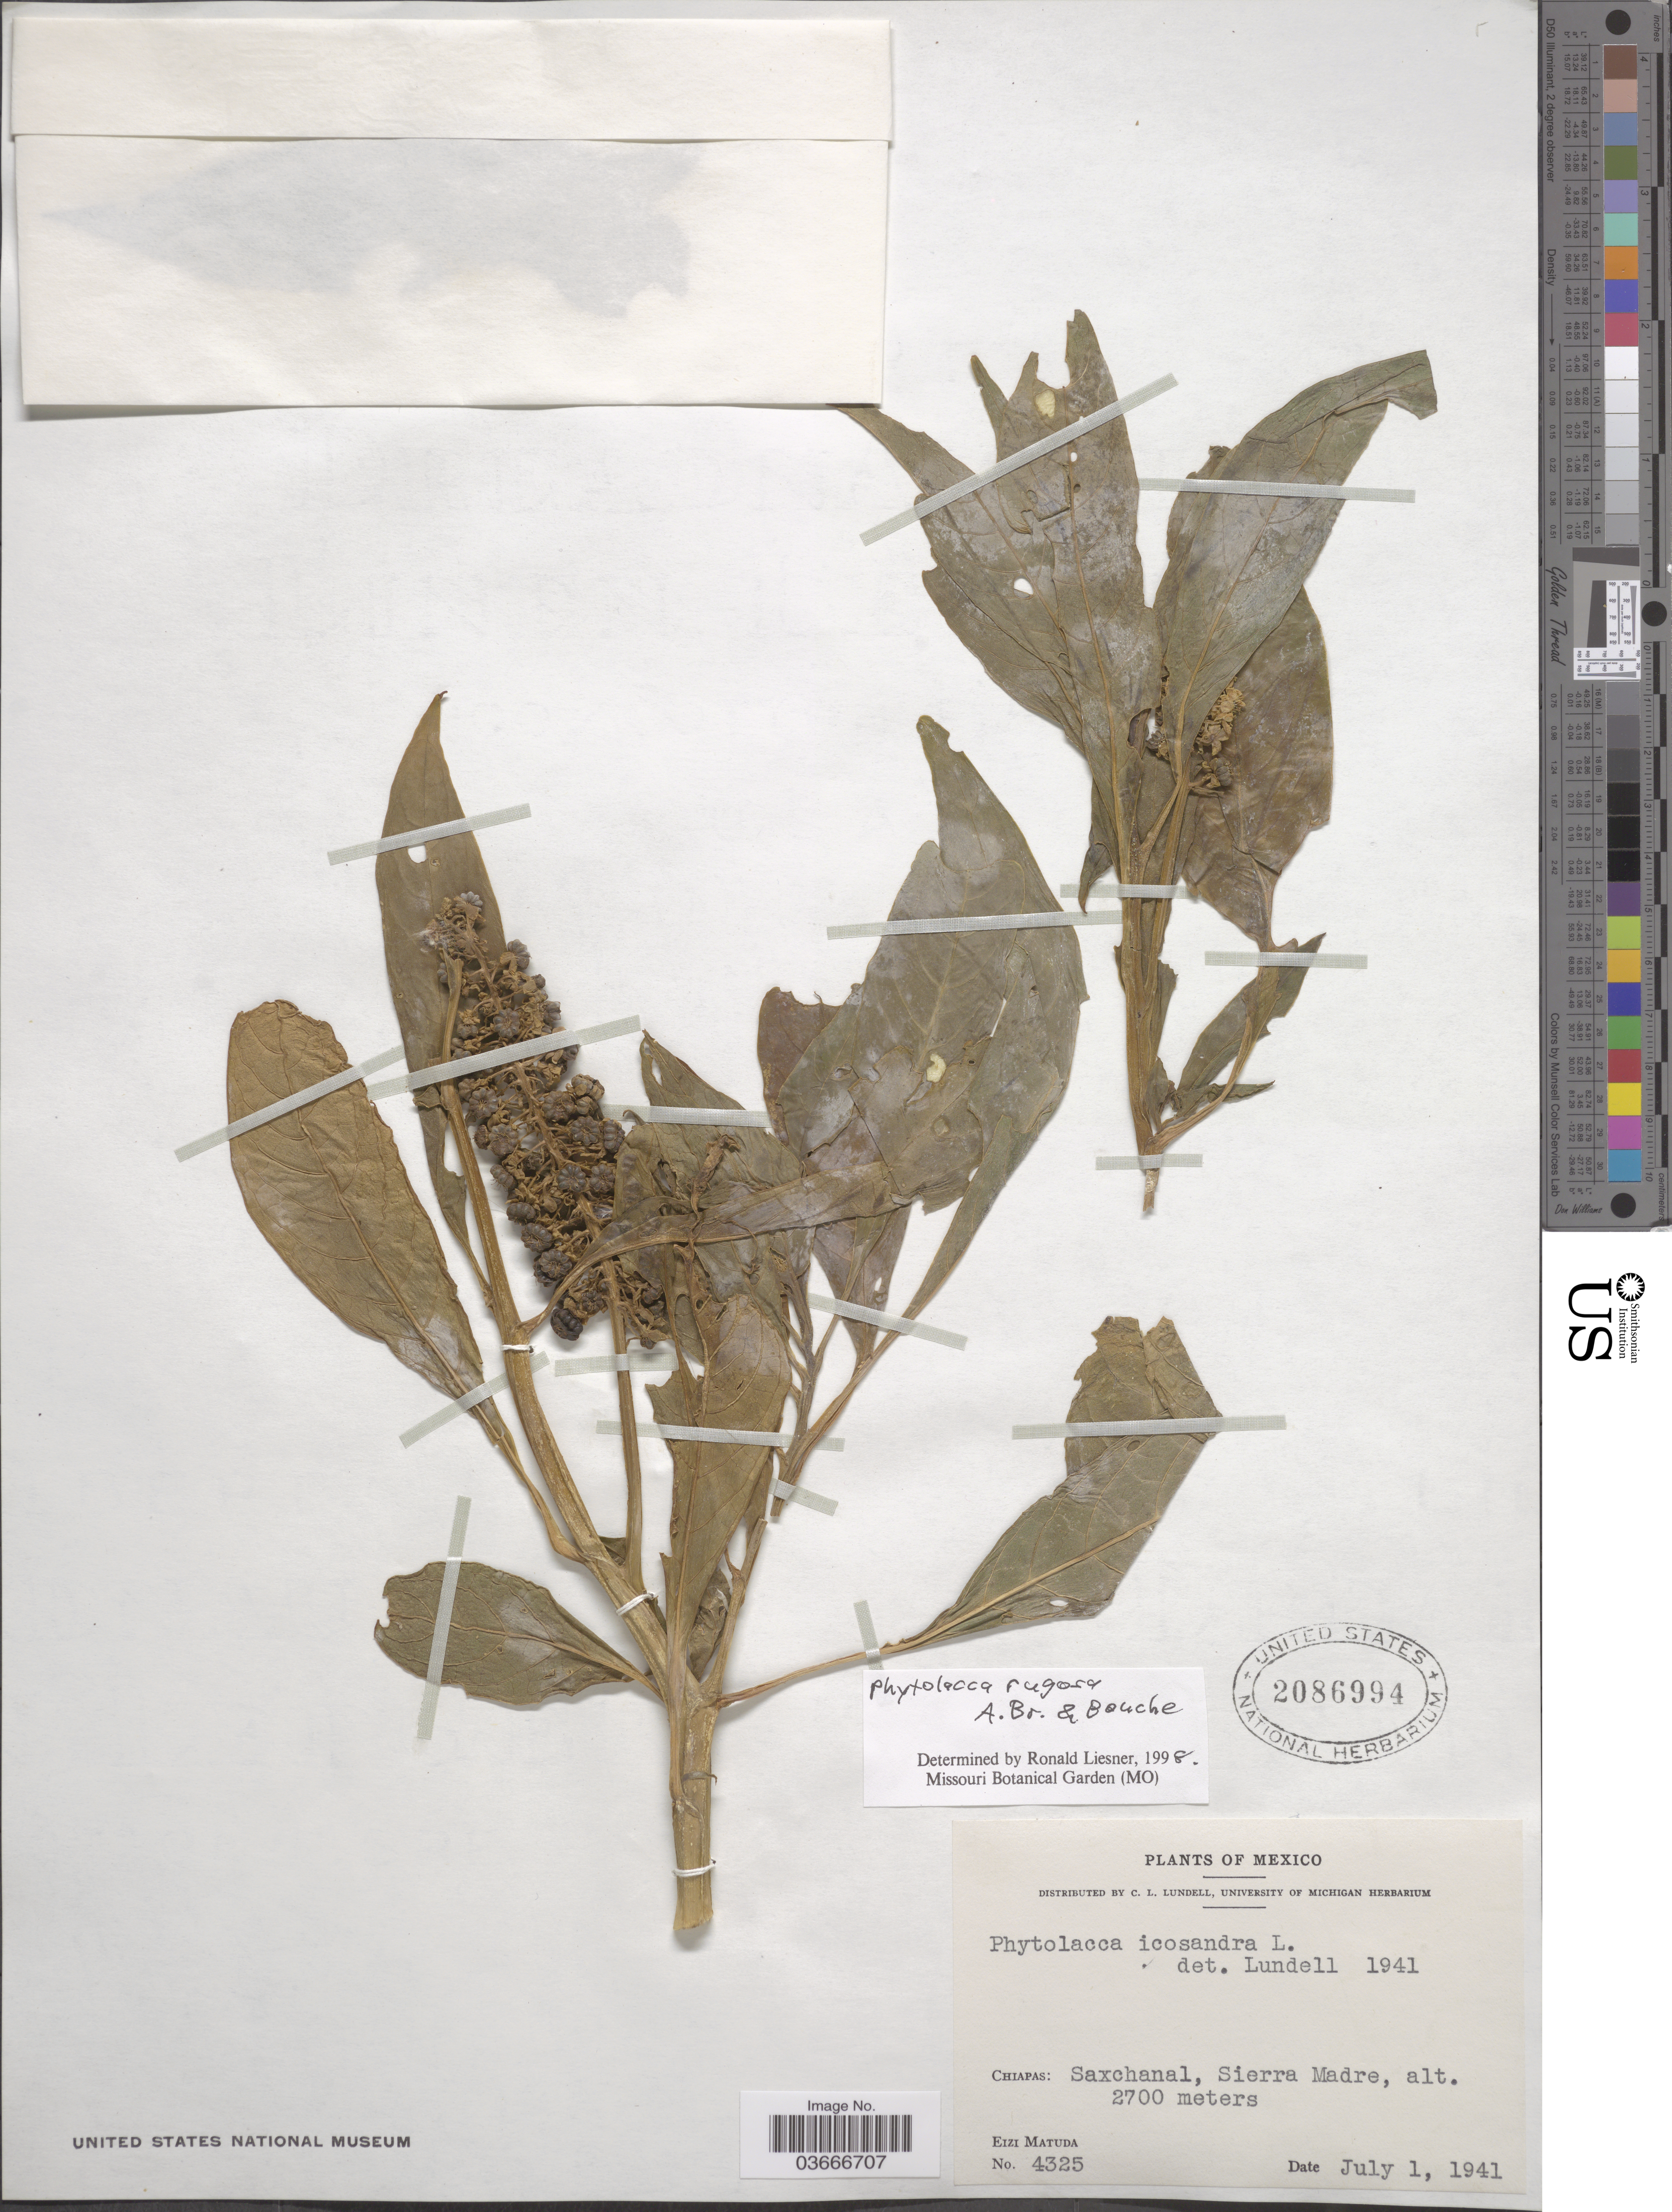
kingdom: Plantae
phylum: Tracheophyta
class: Magnoliopsida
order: Caryophyllales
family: Phytolaccaceae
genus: Phytolacca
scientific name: Phytolacca rugosa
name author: A. Braun & C.D. Bouché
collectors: E. Matuda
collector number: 4325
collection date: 1941-07-01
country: Mexico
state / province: Chiapas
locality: Saxchanal, Sierra Madre.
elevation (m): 2700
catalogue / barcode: US 2086994